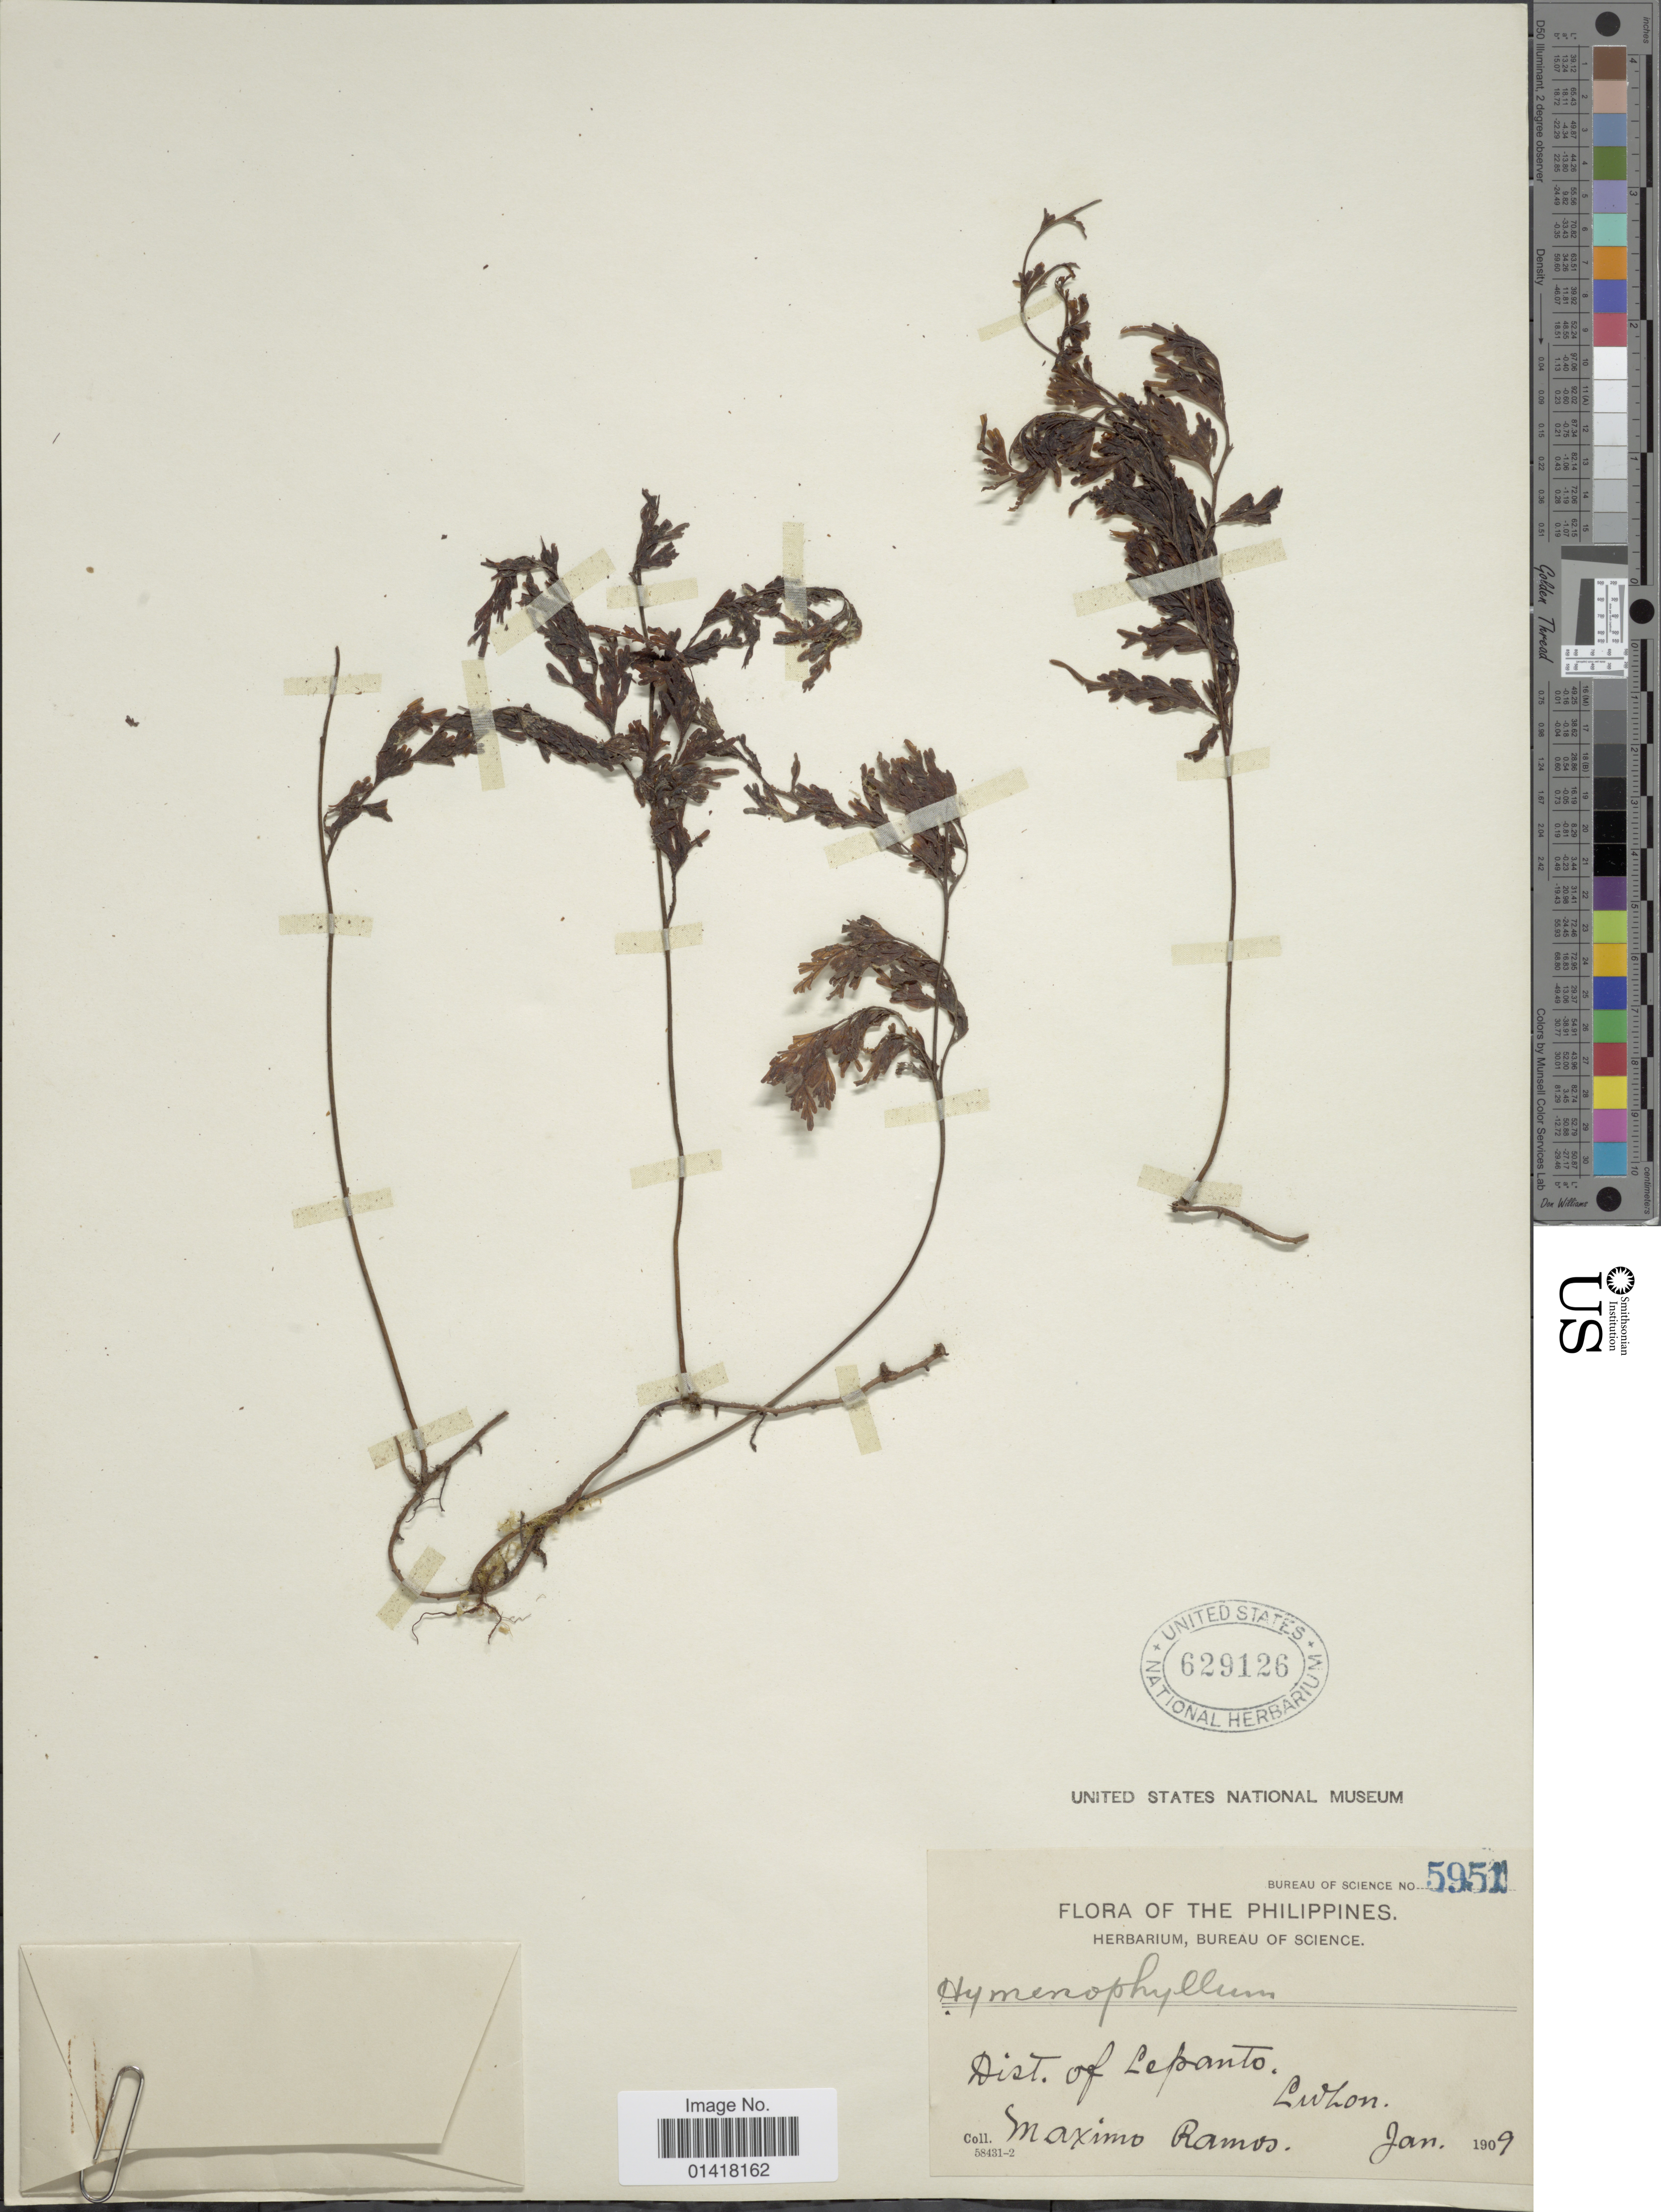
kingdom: Plantae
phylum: Tracheophyta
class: Polypodiopsida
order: Hymenophyllales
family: Hymenophyllaceae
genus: Hymenophyllum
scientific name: Hymenophyllum dilatatum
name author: Sw.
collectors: M. Ramos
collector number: Bureau of Science 5950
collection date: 1909-01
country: Philippines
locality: The Philippines. Dist. of Lepanto. Luzon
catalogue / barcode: US 629126